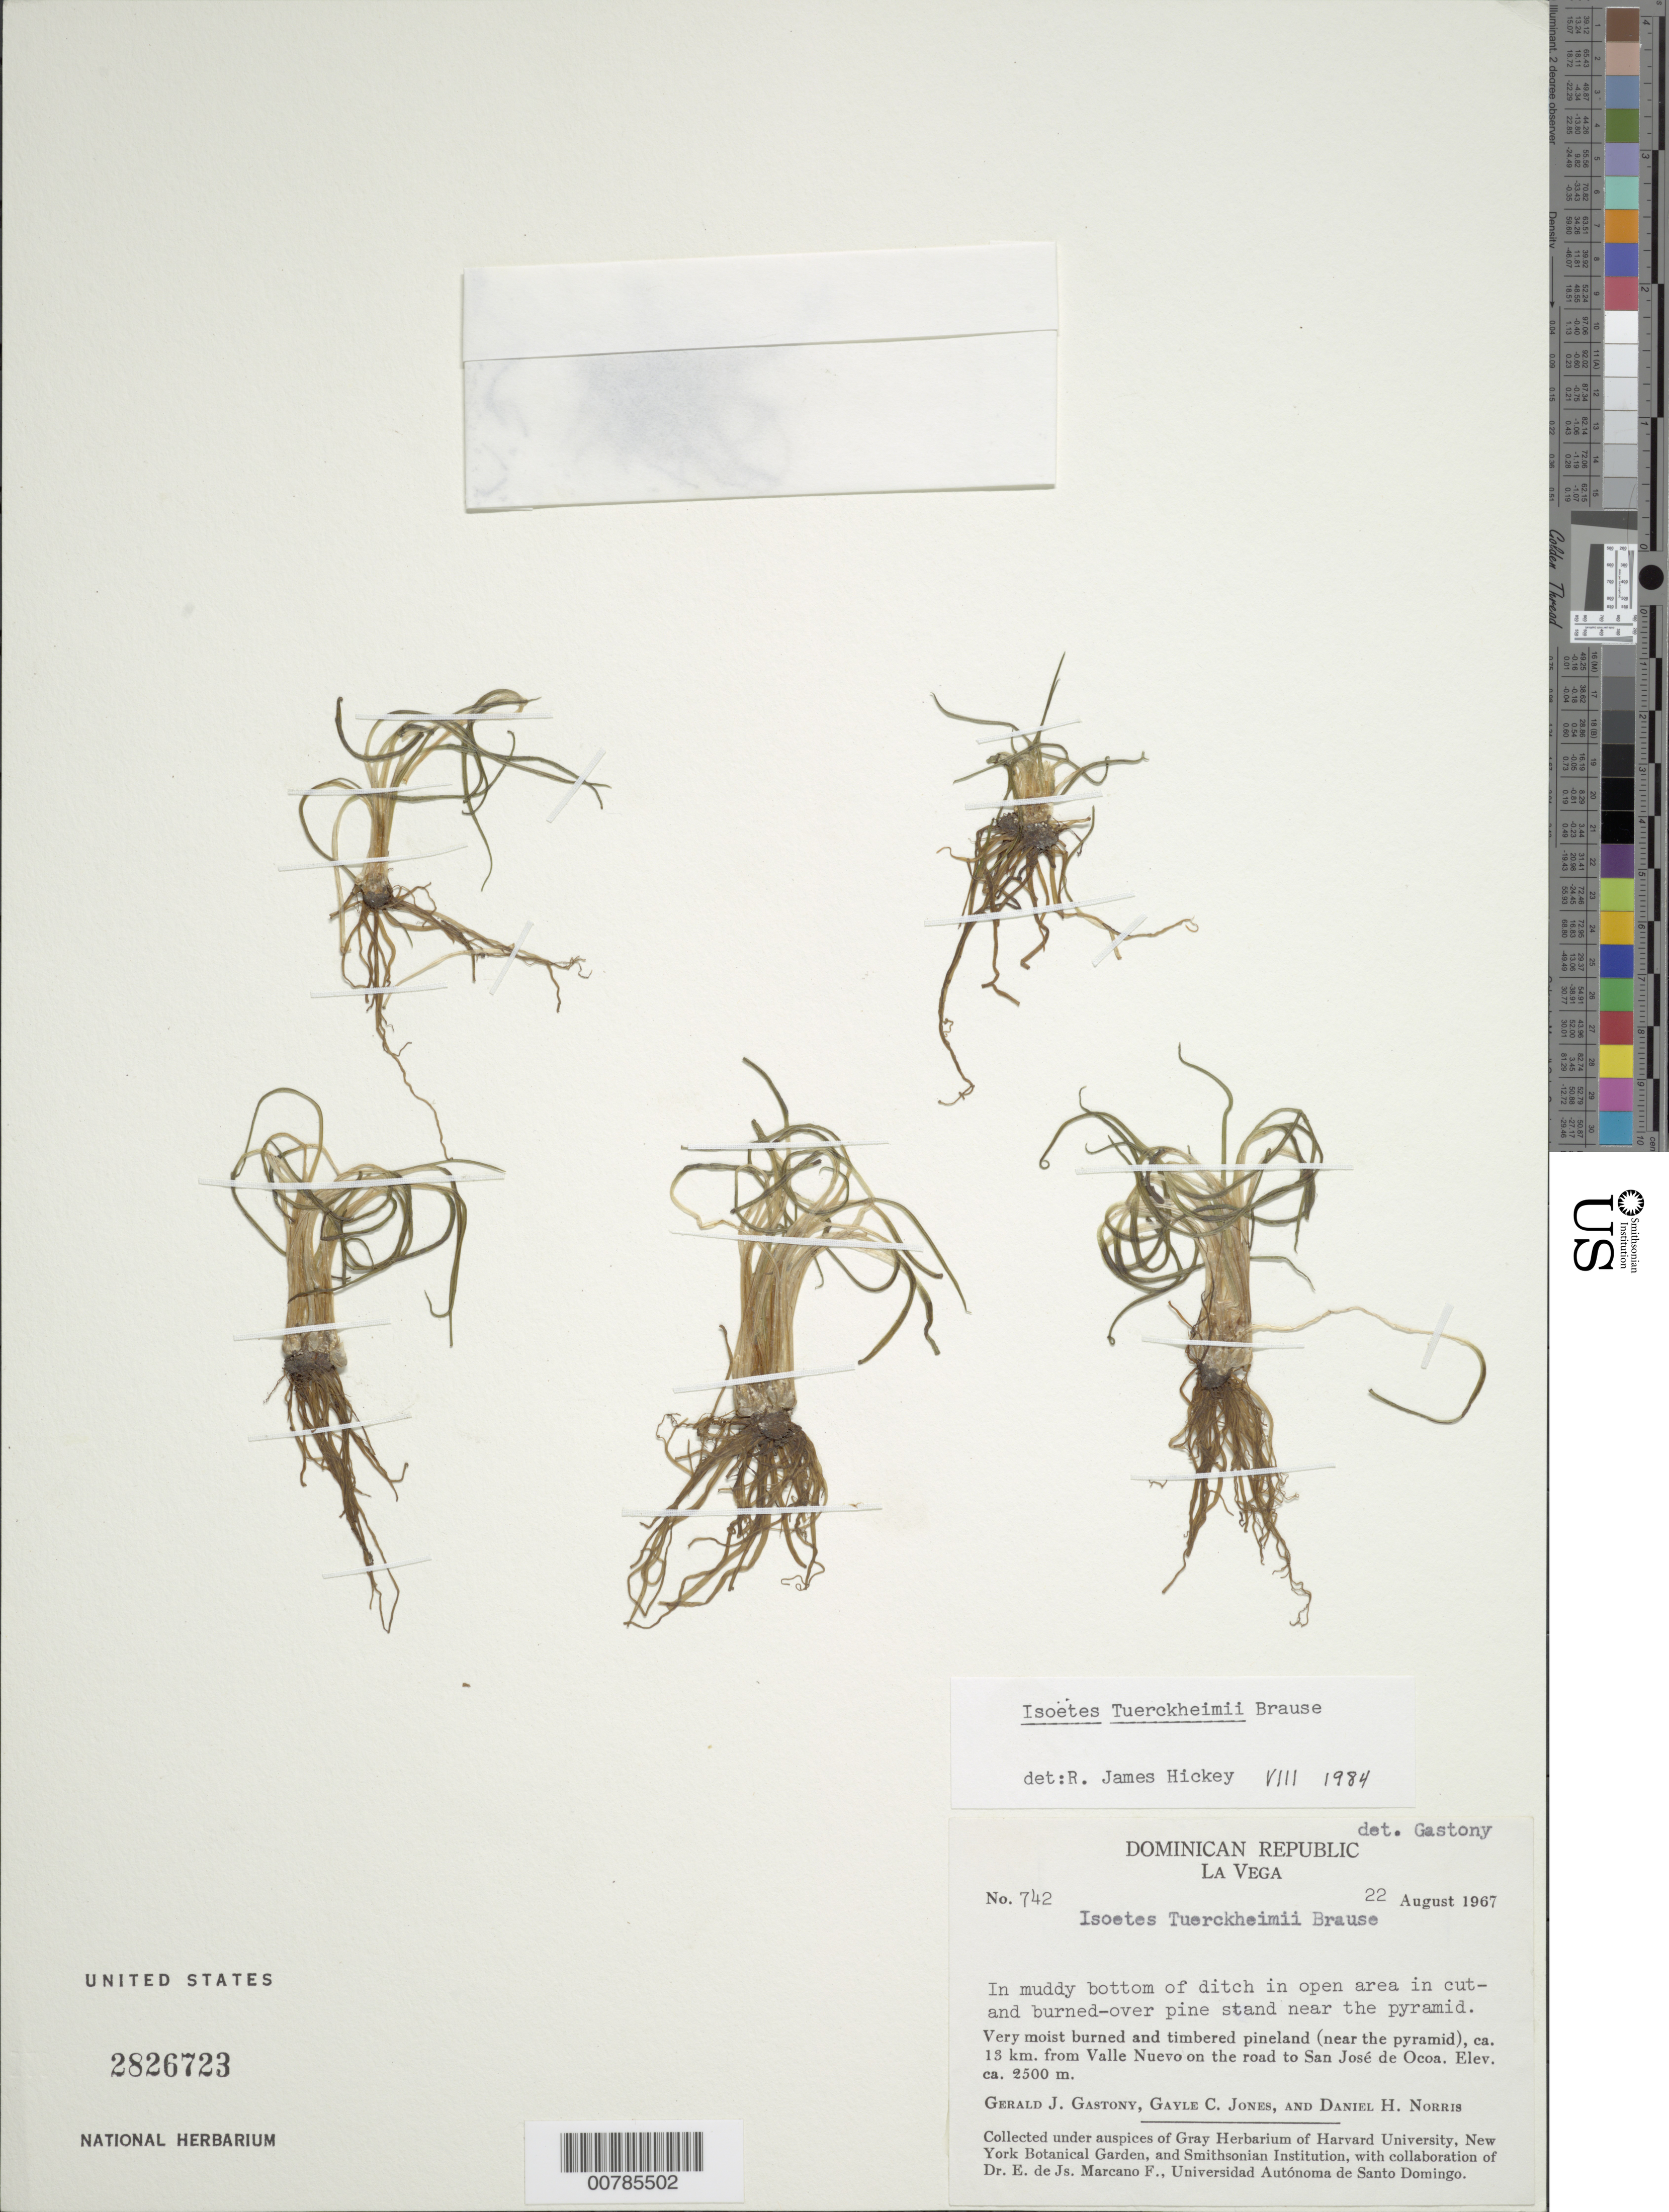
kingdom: Plantae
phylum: Tracheophyta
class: Lycopodiopsida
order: Isoetales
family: Isoetaceae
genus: Isoetes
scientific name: Isoetes tuerckheimii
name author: Brause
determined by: Hickey, R. J.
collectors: G. Gastony, G. C. Jones & D. H. Norris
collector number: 742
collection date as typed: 22 Aug 1967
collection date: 1967-08-22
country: Dominican Republic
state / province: La Vega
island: Hispaniola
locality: Valle Nuevo, 13 km on road to San José de Ocoa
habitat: In muddy bottom of ditch on open area in cut and burned over pine stand near the pyramid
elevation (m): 2500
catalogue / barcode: US 2826723